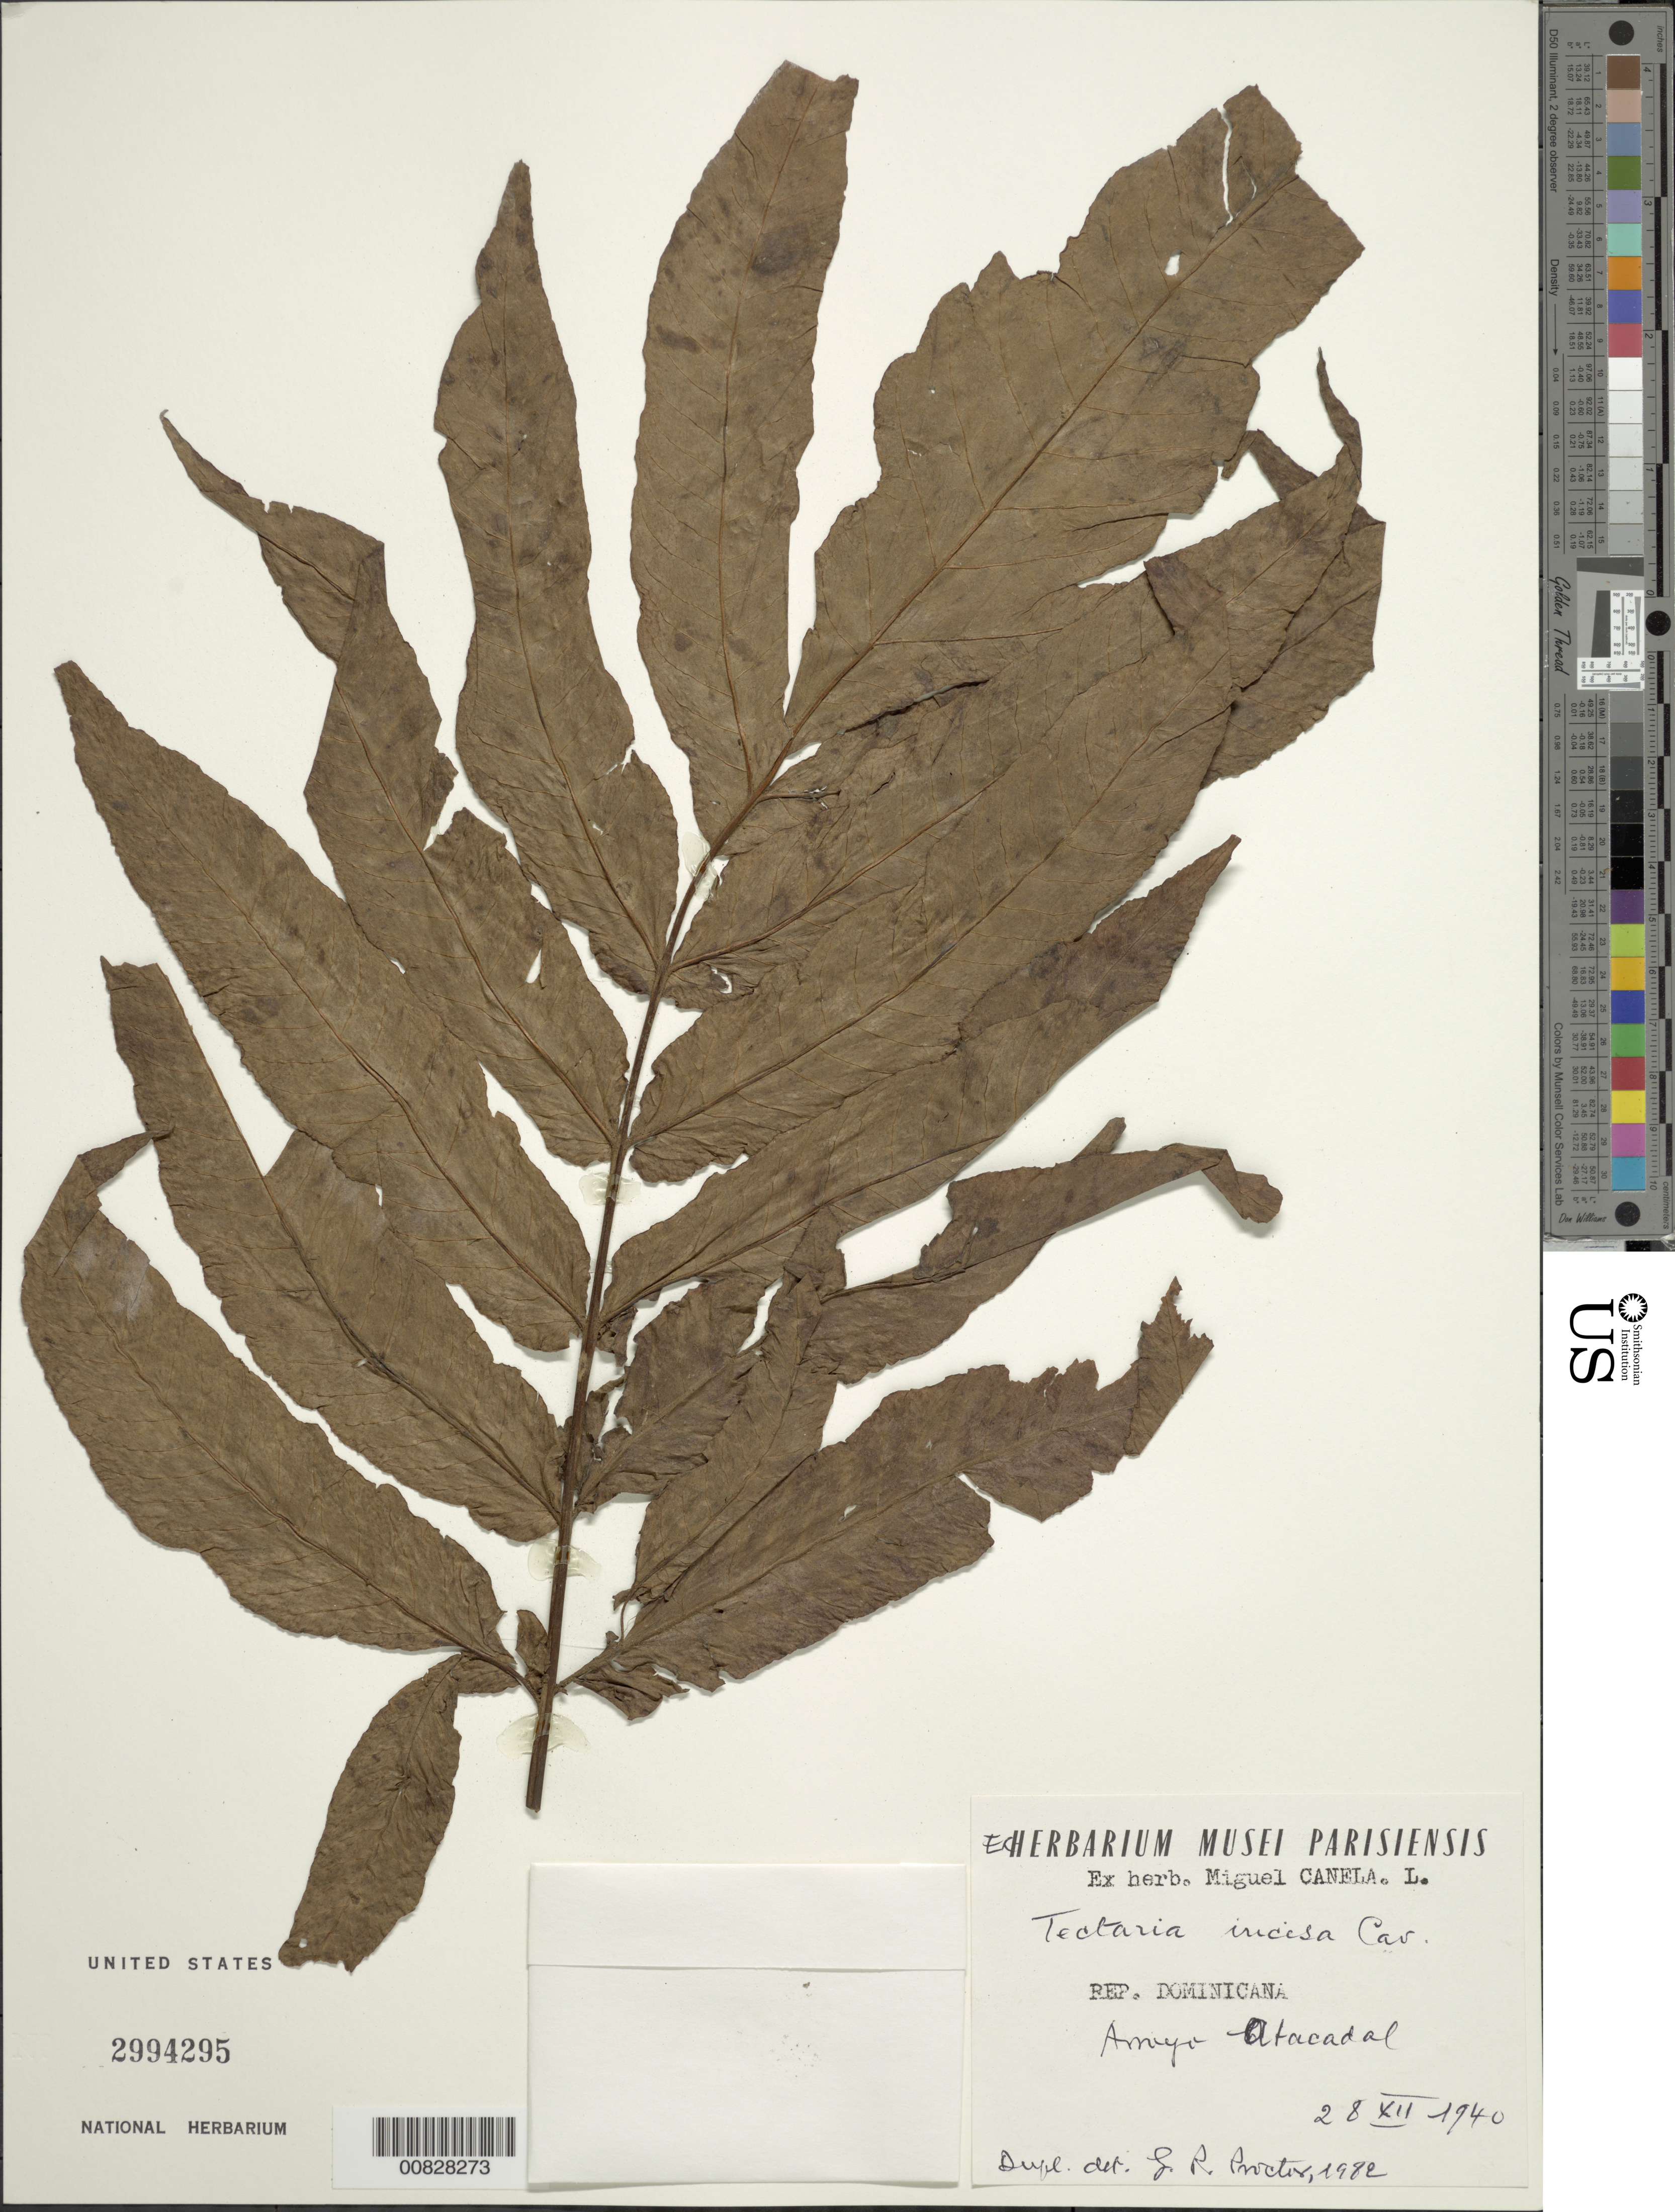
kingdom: Plantae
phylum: Tracheophyta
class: Polypodiopsida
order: Polypodiales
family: Tectariaceae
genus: Tectaria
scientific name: Tectaria incisa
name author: Cav.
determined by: Proctor, G. R.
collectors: M. Canela Lazaro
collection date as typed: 28 Dec 1940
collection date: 1940-12-28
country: Dominican Republic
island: Hispaniola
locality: Arroyo Atacadal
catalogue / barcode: US 2994295